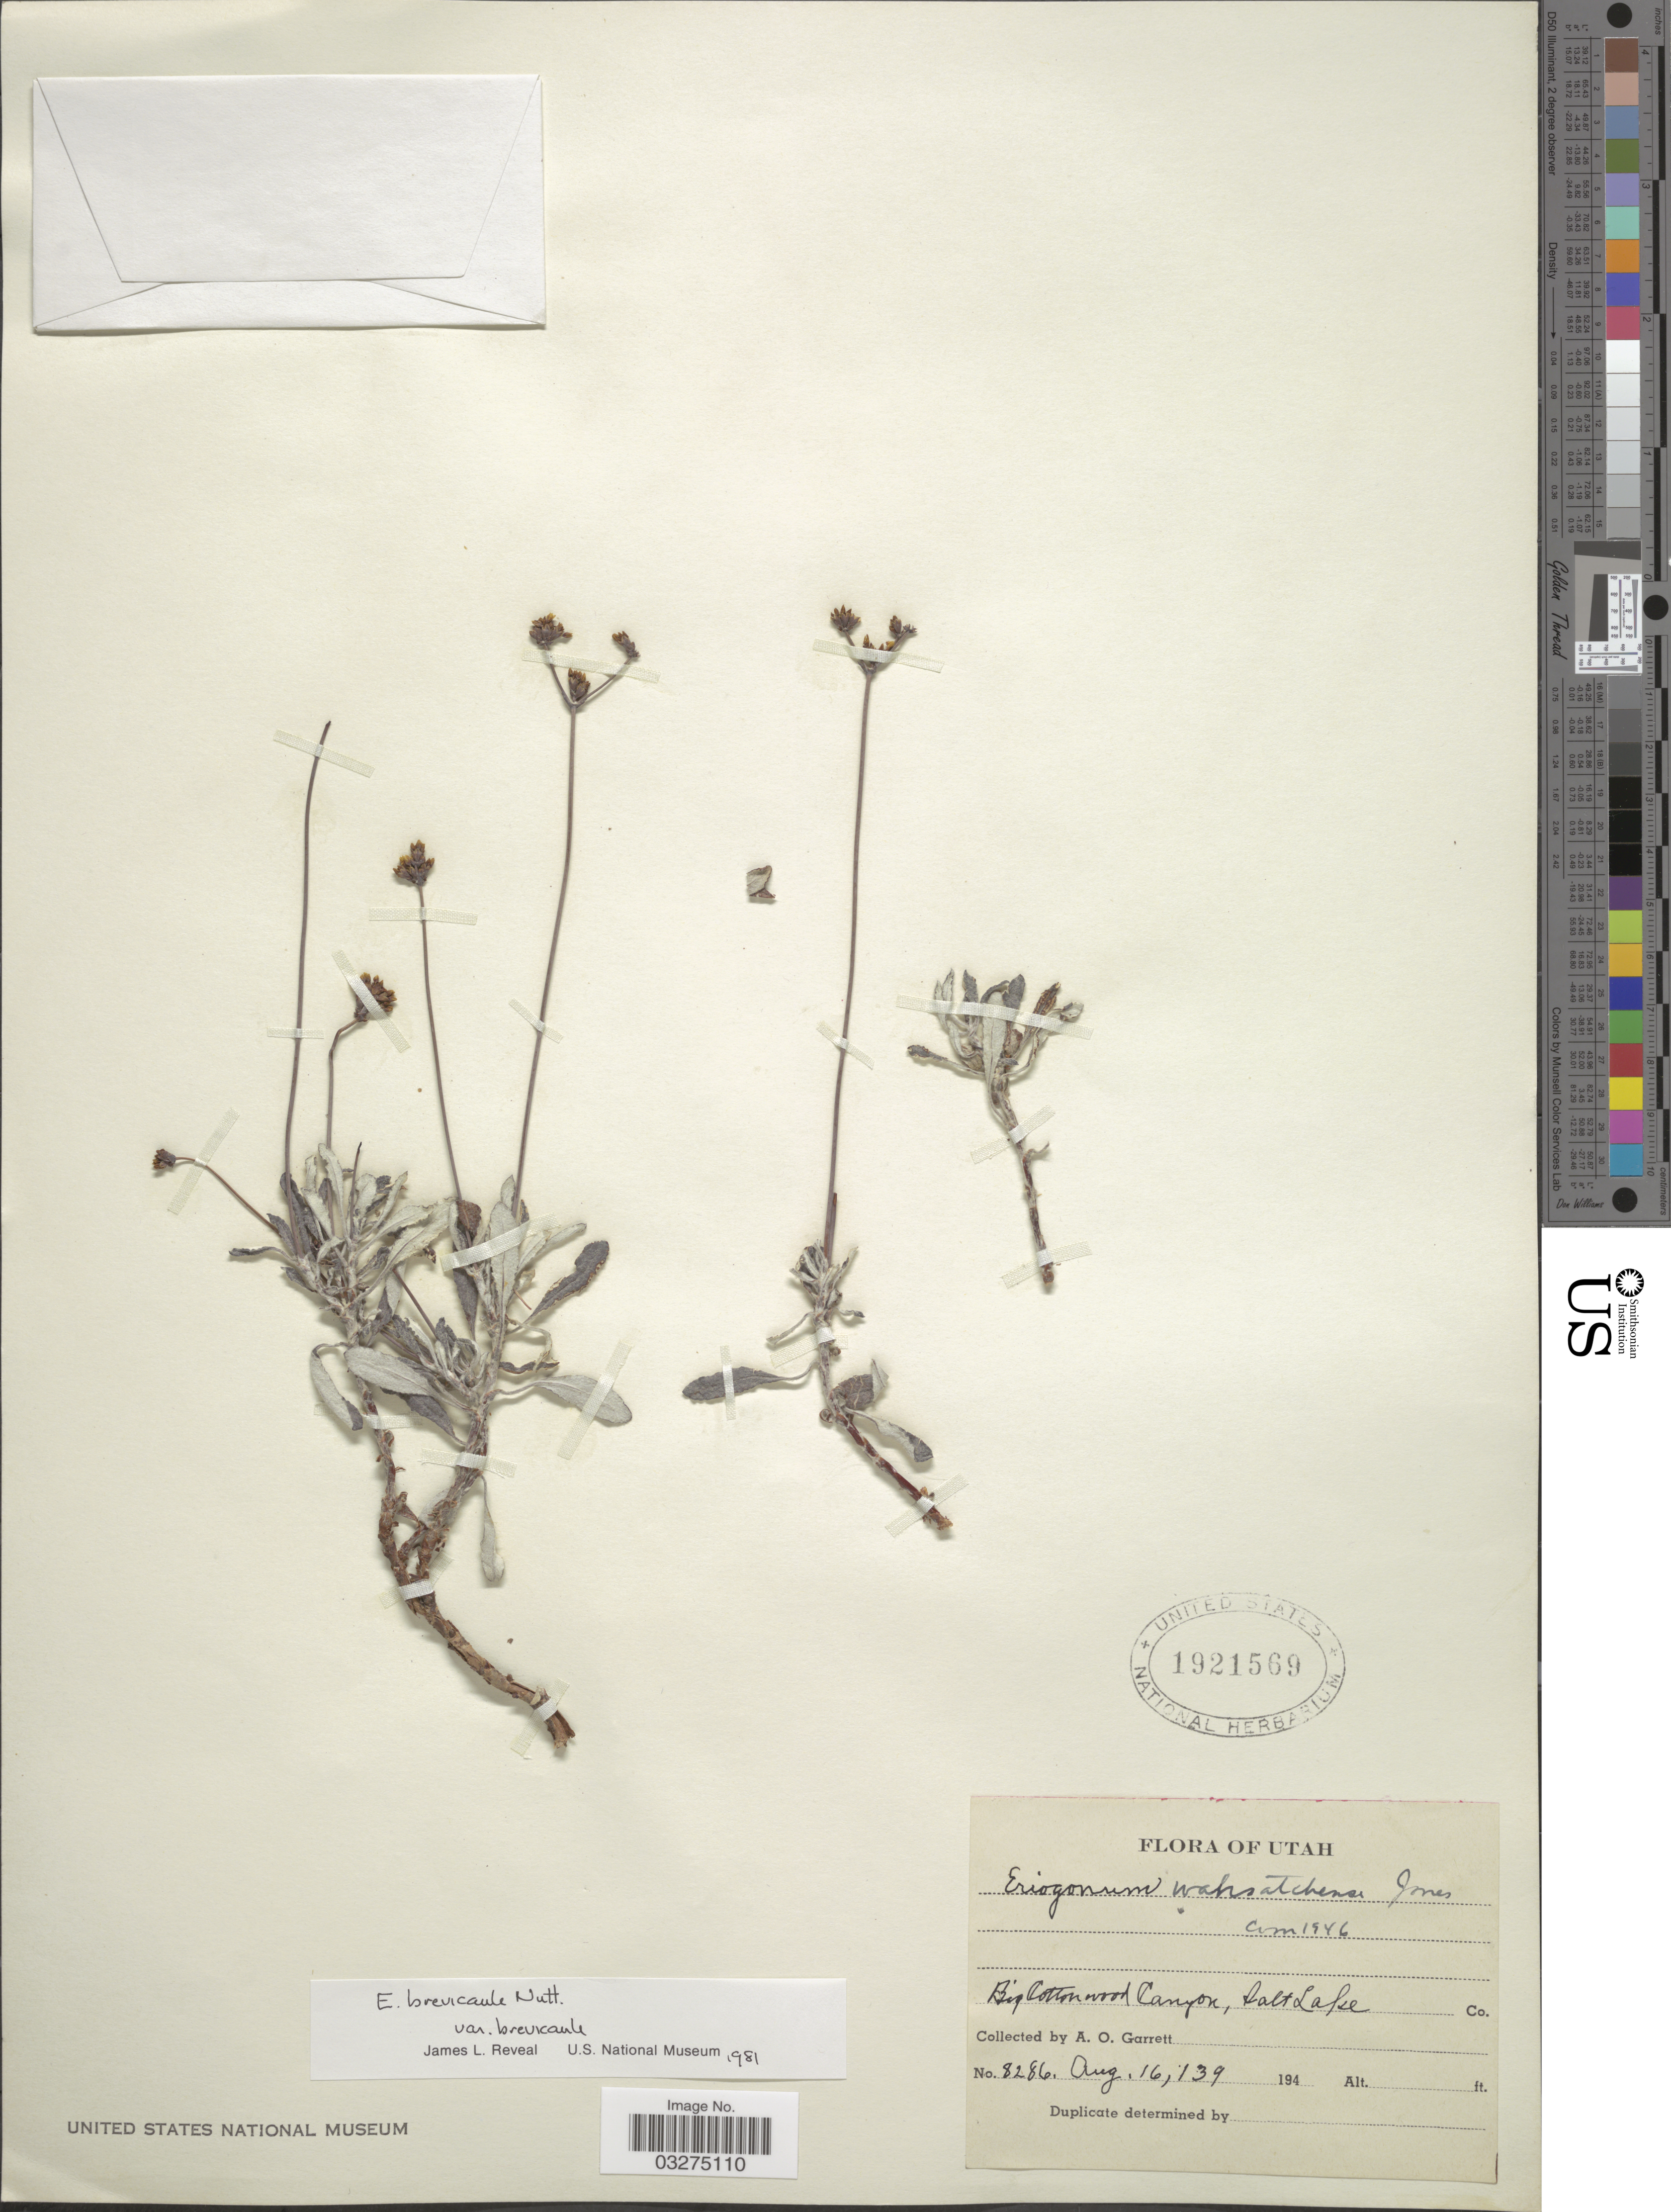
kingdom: Plantae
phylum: Tracheophyta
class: Magnoliopsida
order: Caryophyllales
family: Polygonaceae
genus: Eriogonum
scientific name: Eriogonum brevicaule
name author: Nutt.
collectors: A. O. Garrett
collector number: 8286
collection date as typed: Aug. 16, 139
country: United States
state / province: Utah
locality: Big Cotton Canyon, Salt Lake Co.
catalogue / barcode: US 1921569